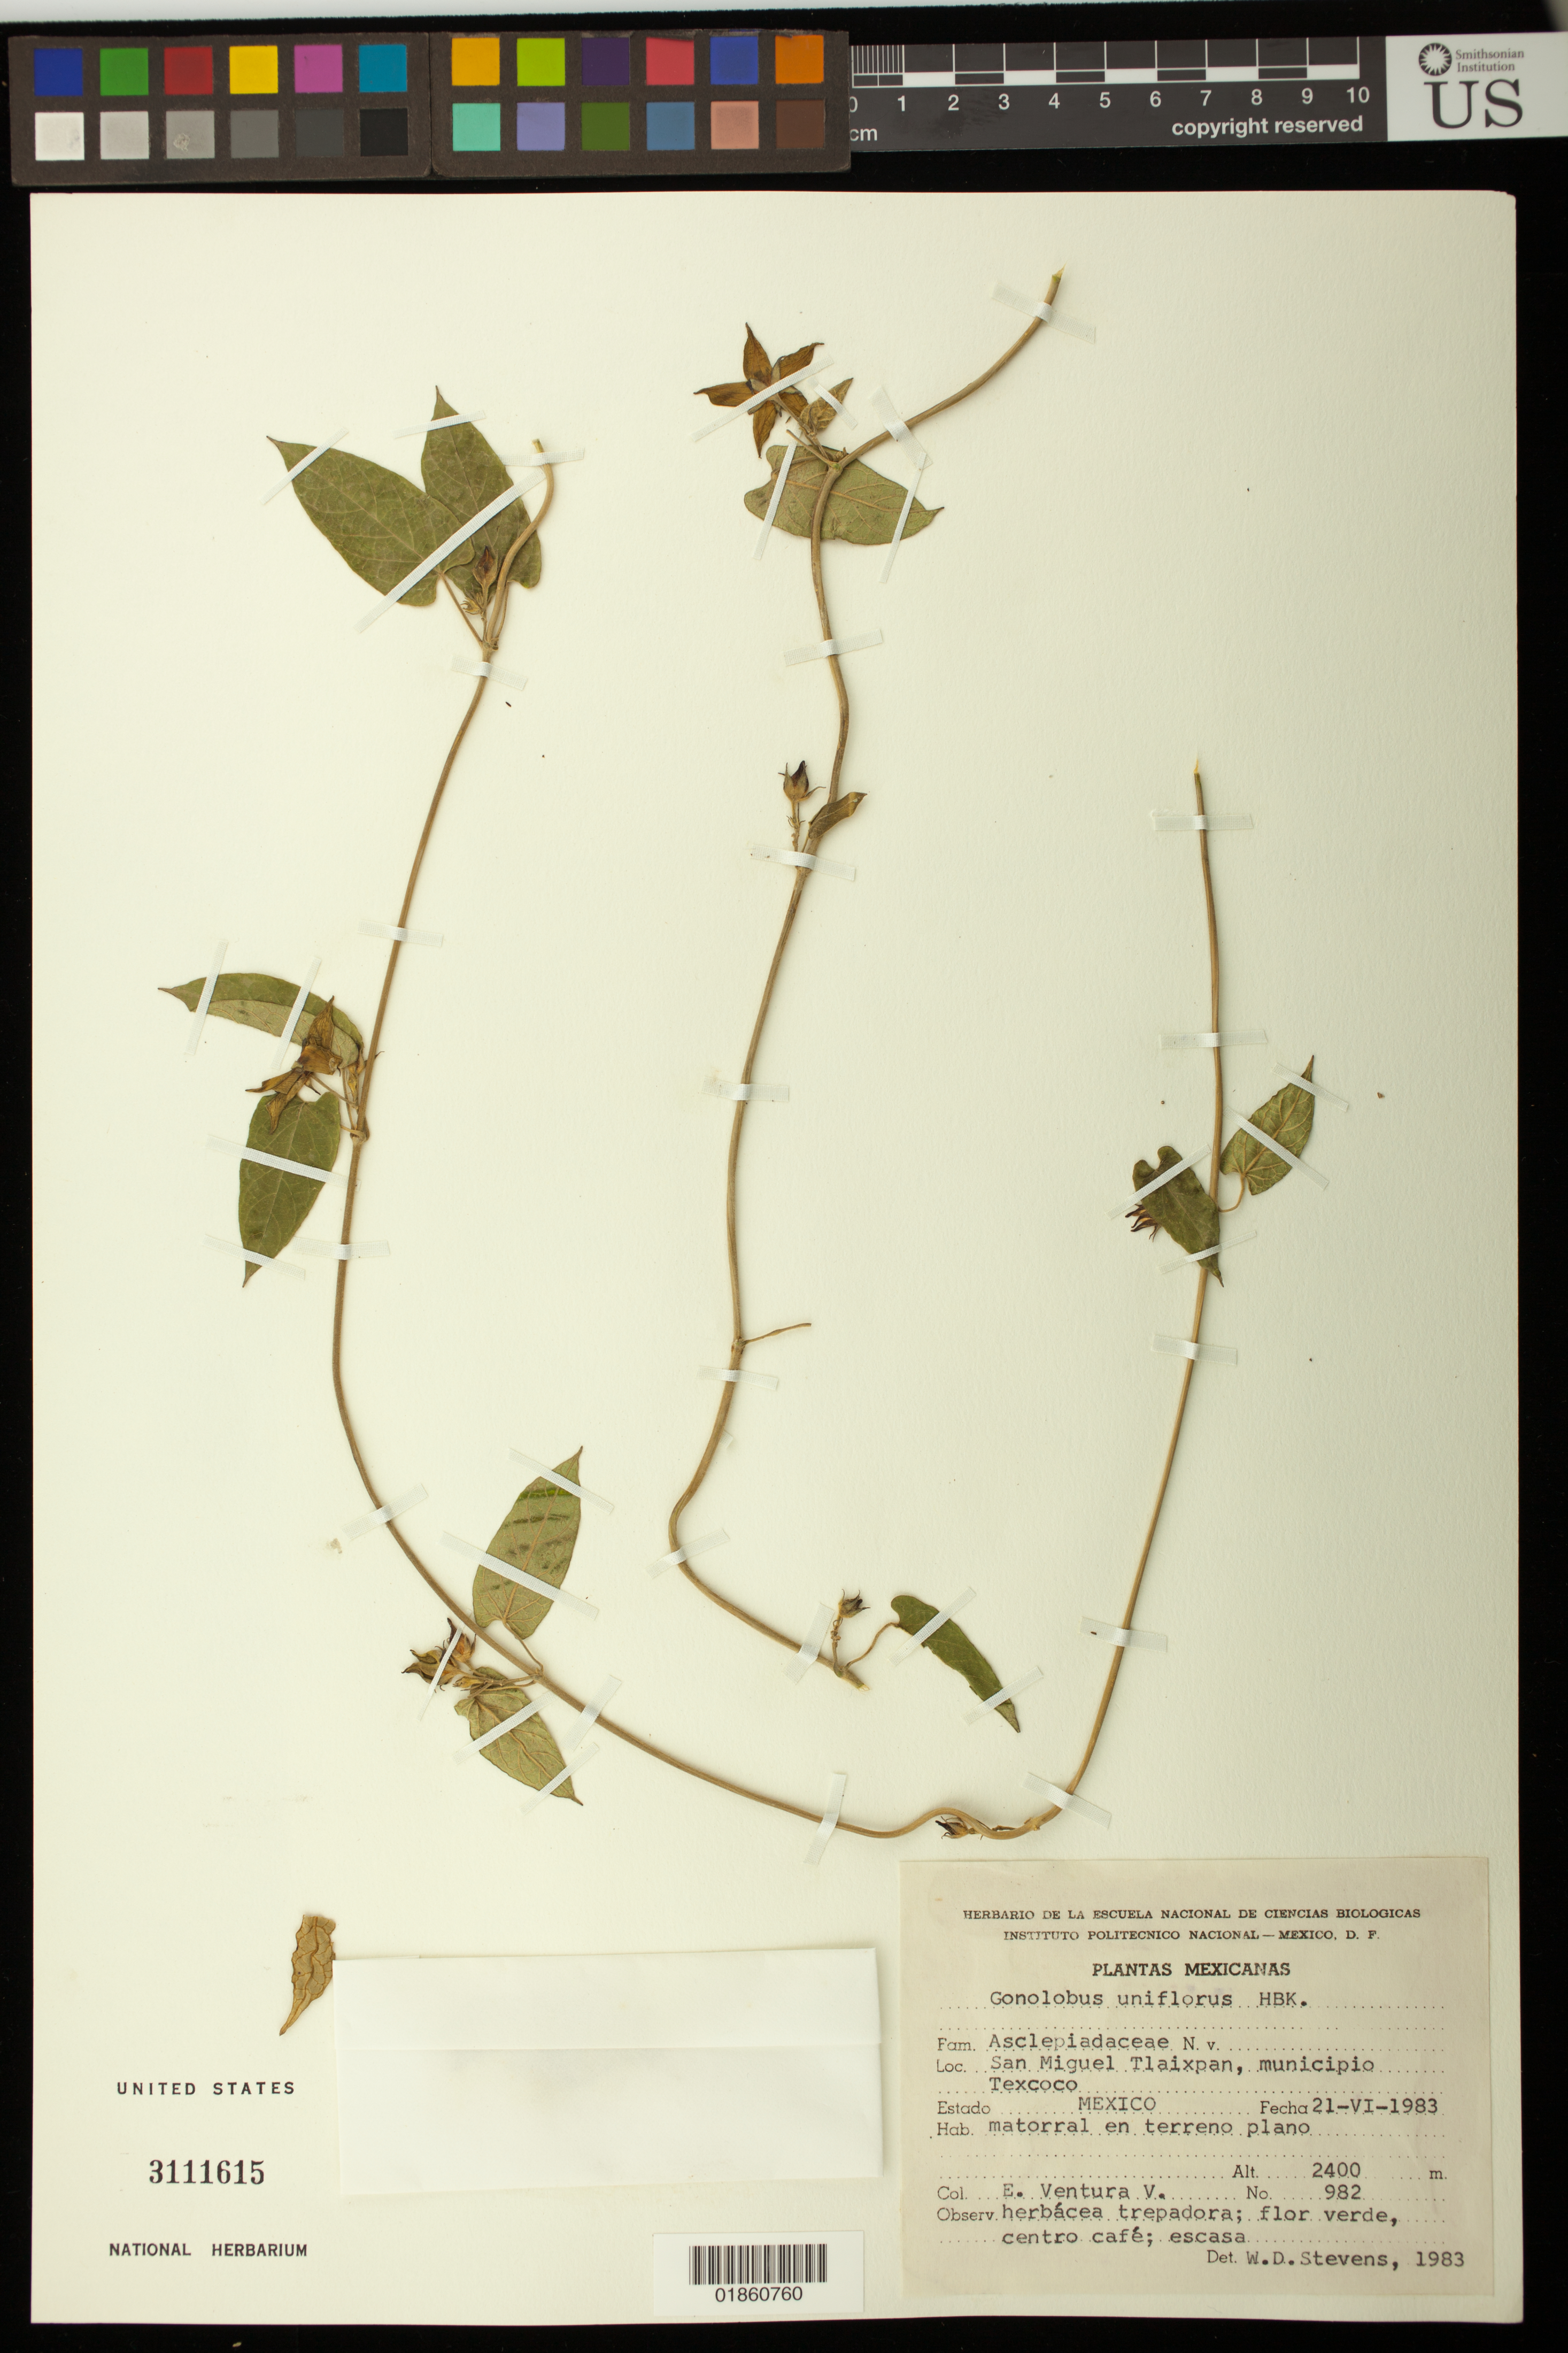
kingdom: Plantae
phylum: Tracheophyta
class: Magnoliopsida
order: Gentianales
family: Apocynaceae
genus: Gonolobus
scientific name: Gonolobus uniflorus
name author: Kunth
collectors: E. Ventura V.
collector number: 982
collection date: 1983-06-21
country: Mexico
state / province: México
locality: San Miguel Tlaixpan, municipio Texcoco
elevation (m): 2400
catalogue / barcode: US 3111615